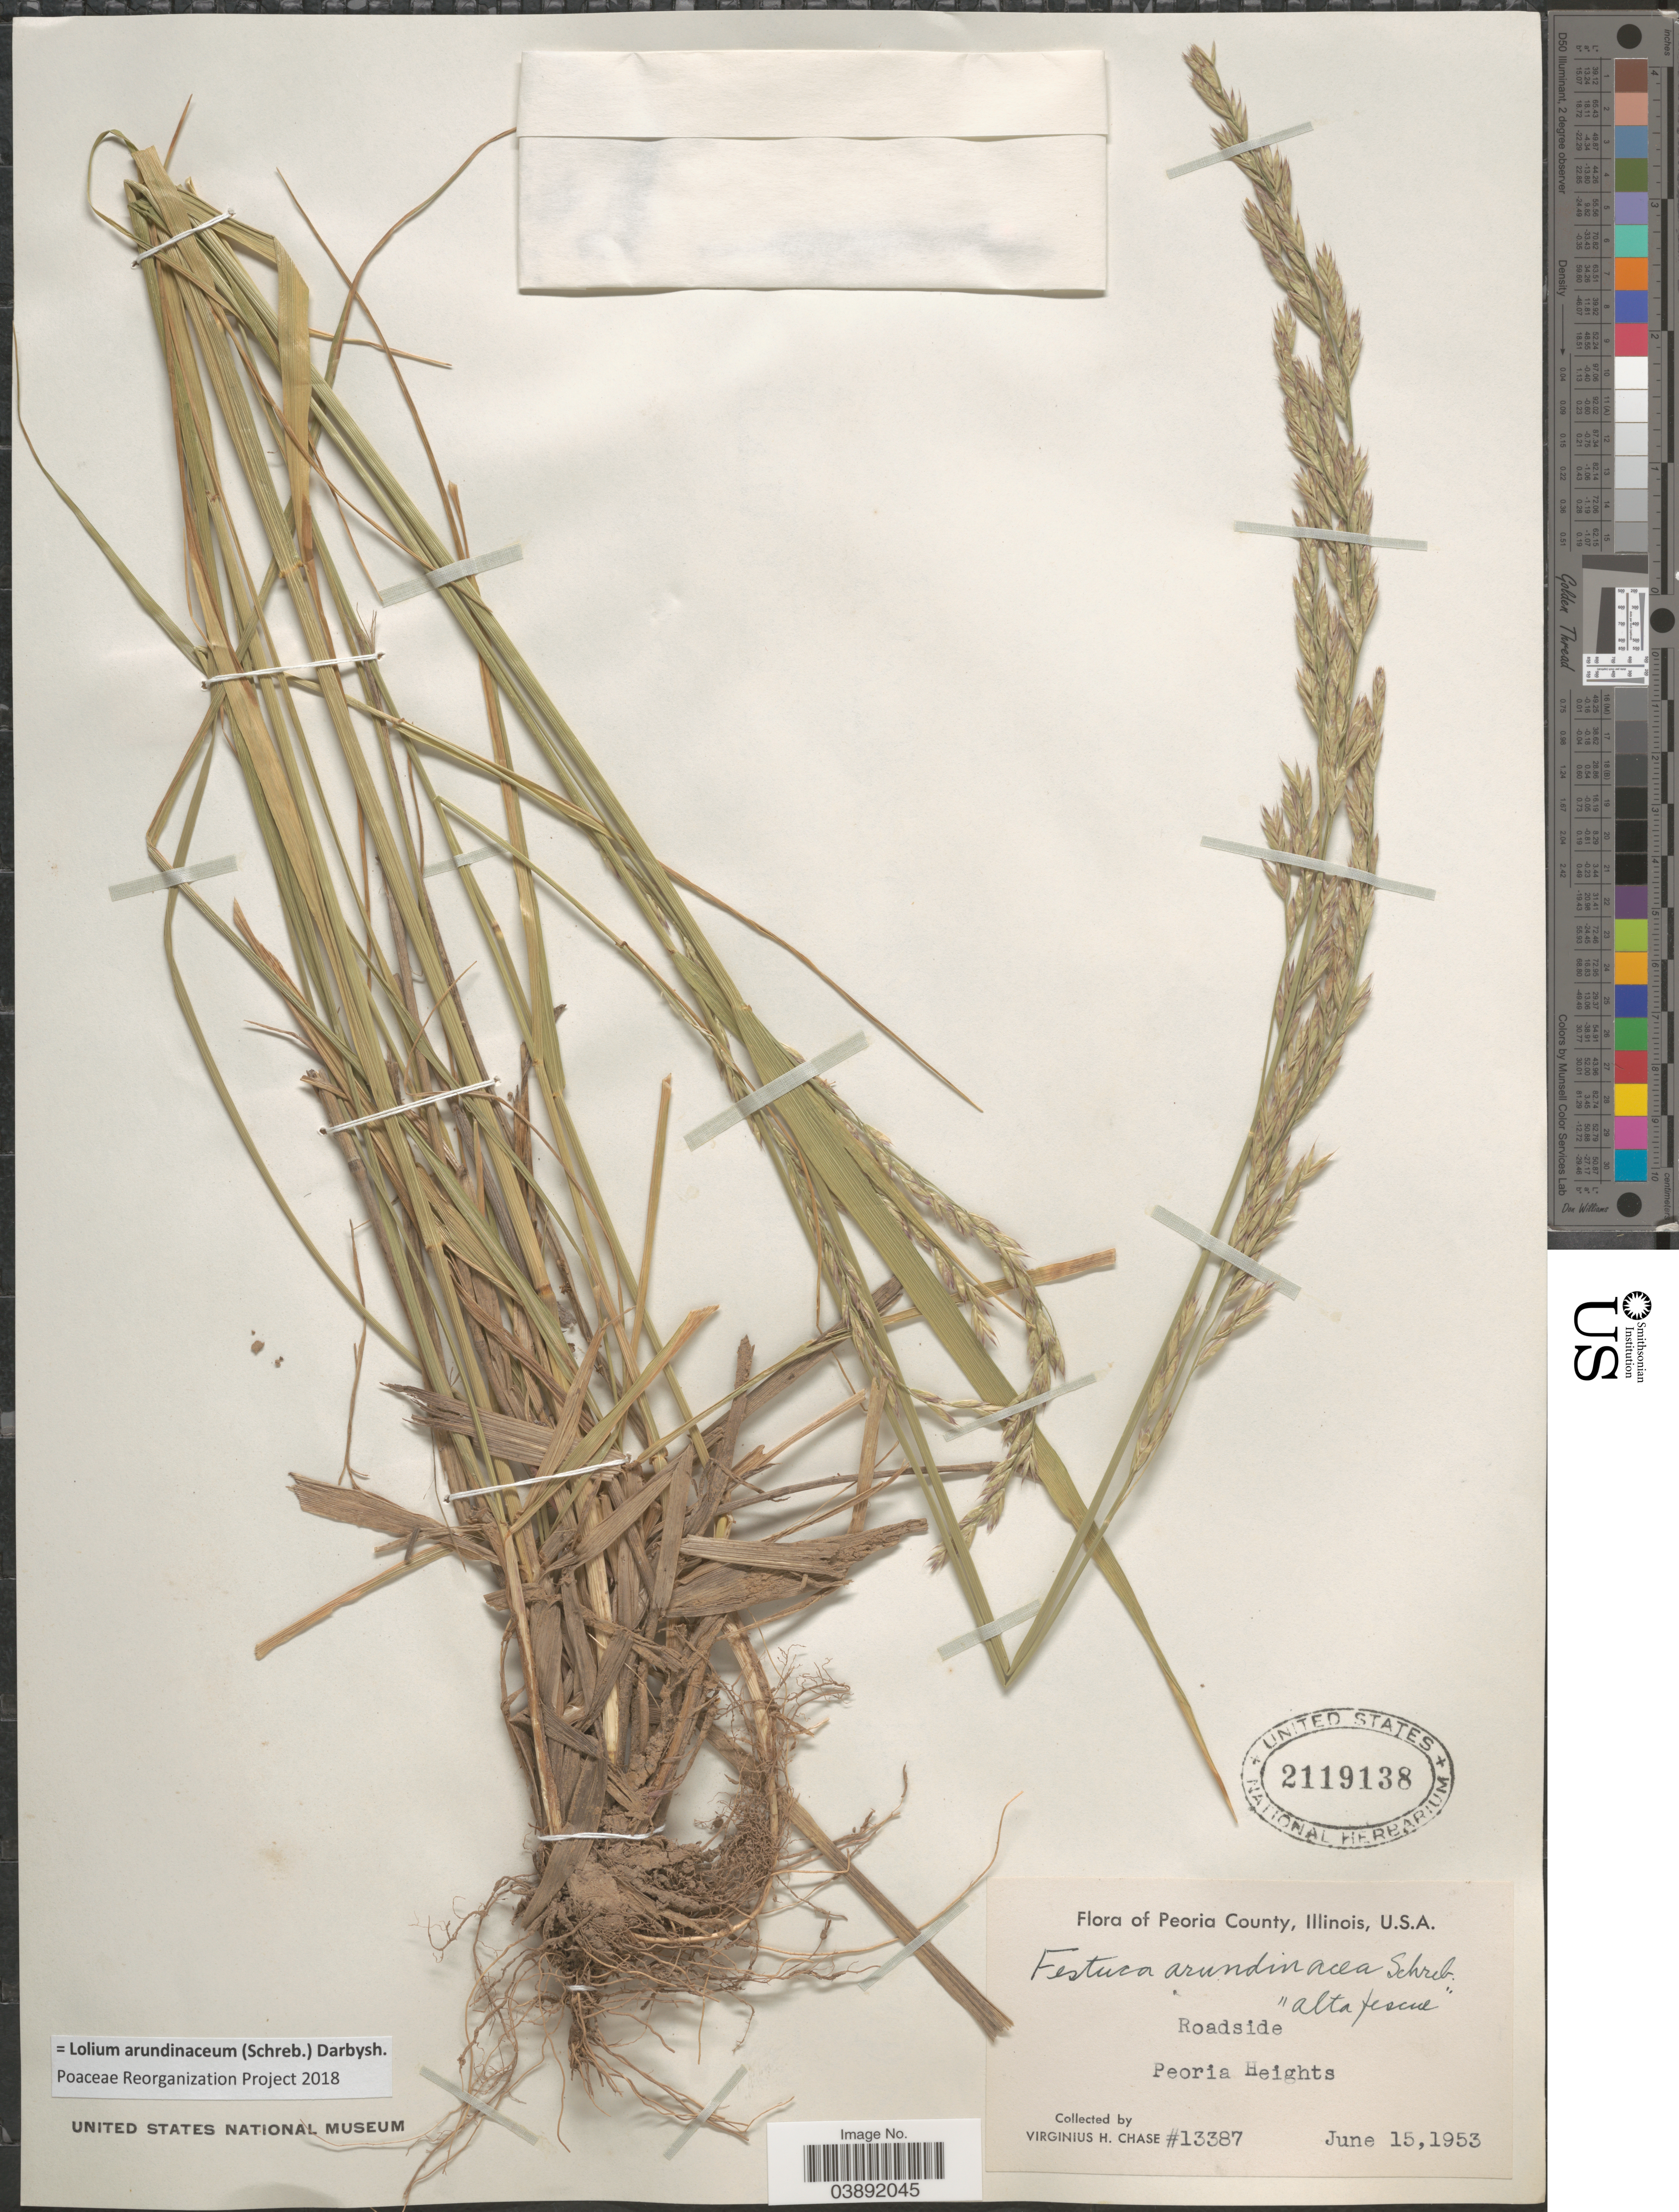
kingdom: Plantae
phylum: Tracheophyta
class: Liliopsida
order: Poales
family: Poaceae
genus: Lolium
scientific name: Lolium arundinaceum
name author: (Schreb.) Darbysh.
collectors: V. H. Chase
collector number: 13387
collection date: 1953-06-15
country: United States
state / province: Illinois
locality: Peoria County. Roadside. Peoria Heights.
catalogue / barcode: US 2119138